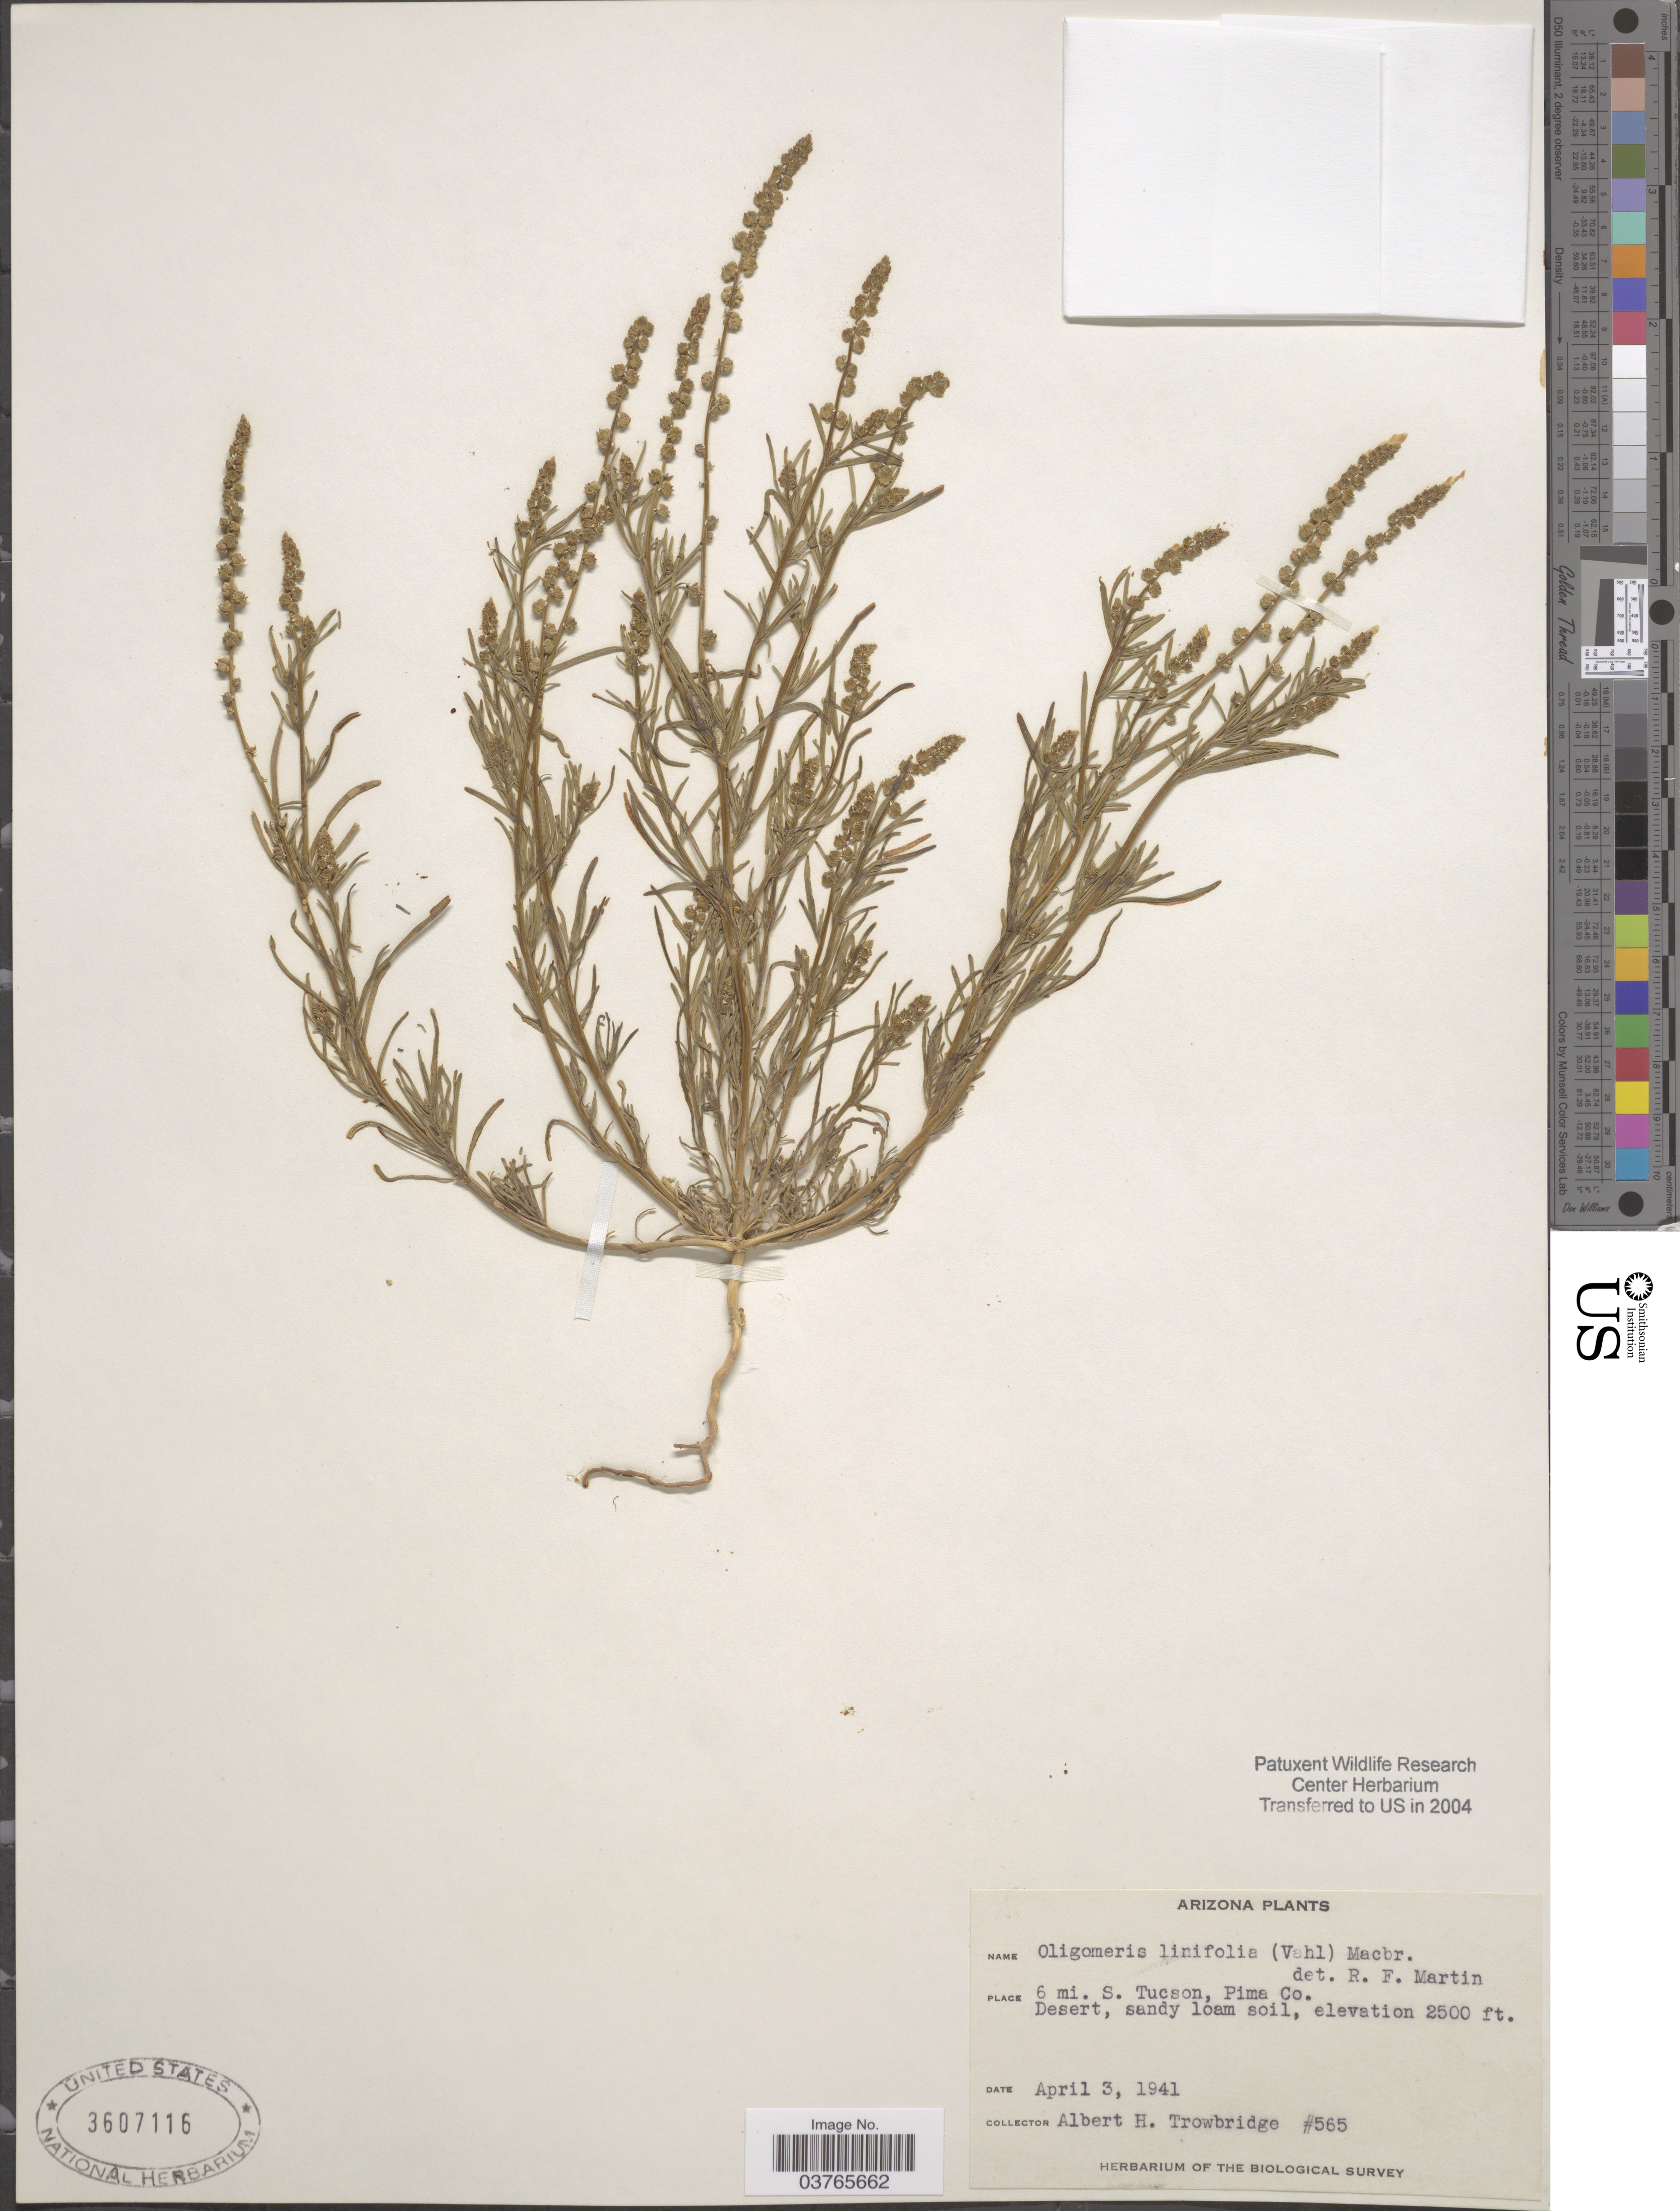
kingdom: Plantae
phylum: Tracheophyta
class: Magnoliopsida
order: Brassicales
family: Resedaceae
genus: Oligomeris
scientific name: Oligomeris linifolia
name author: (Vahl) J.F. Macbr.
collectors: A. H. Trowbridge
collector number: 565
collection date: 1941-04-03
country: United States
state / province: Arizona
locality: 6 mi. S. Tucson, Pima Co. Desert.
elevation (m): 762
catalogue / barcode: US 3607116